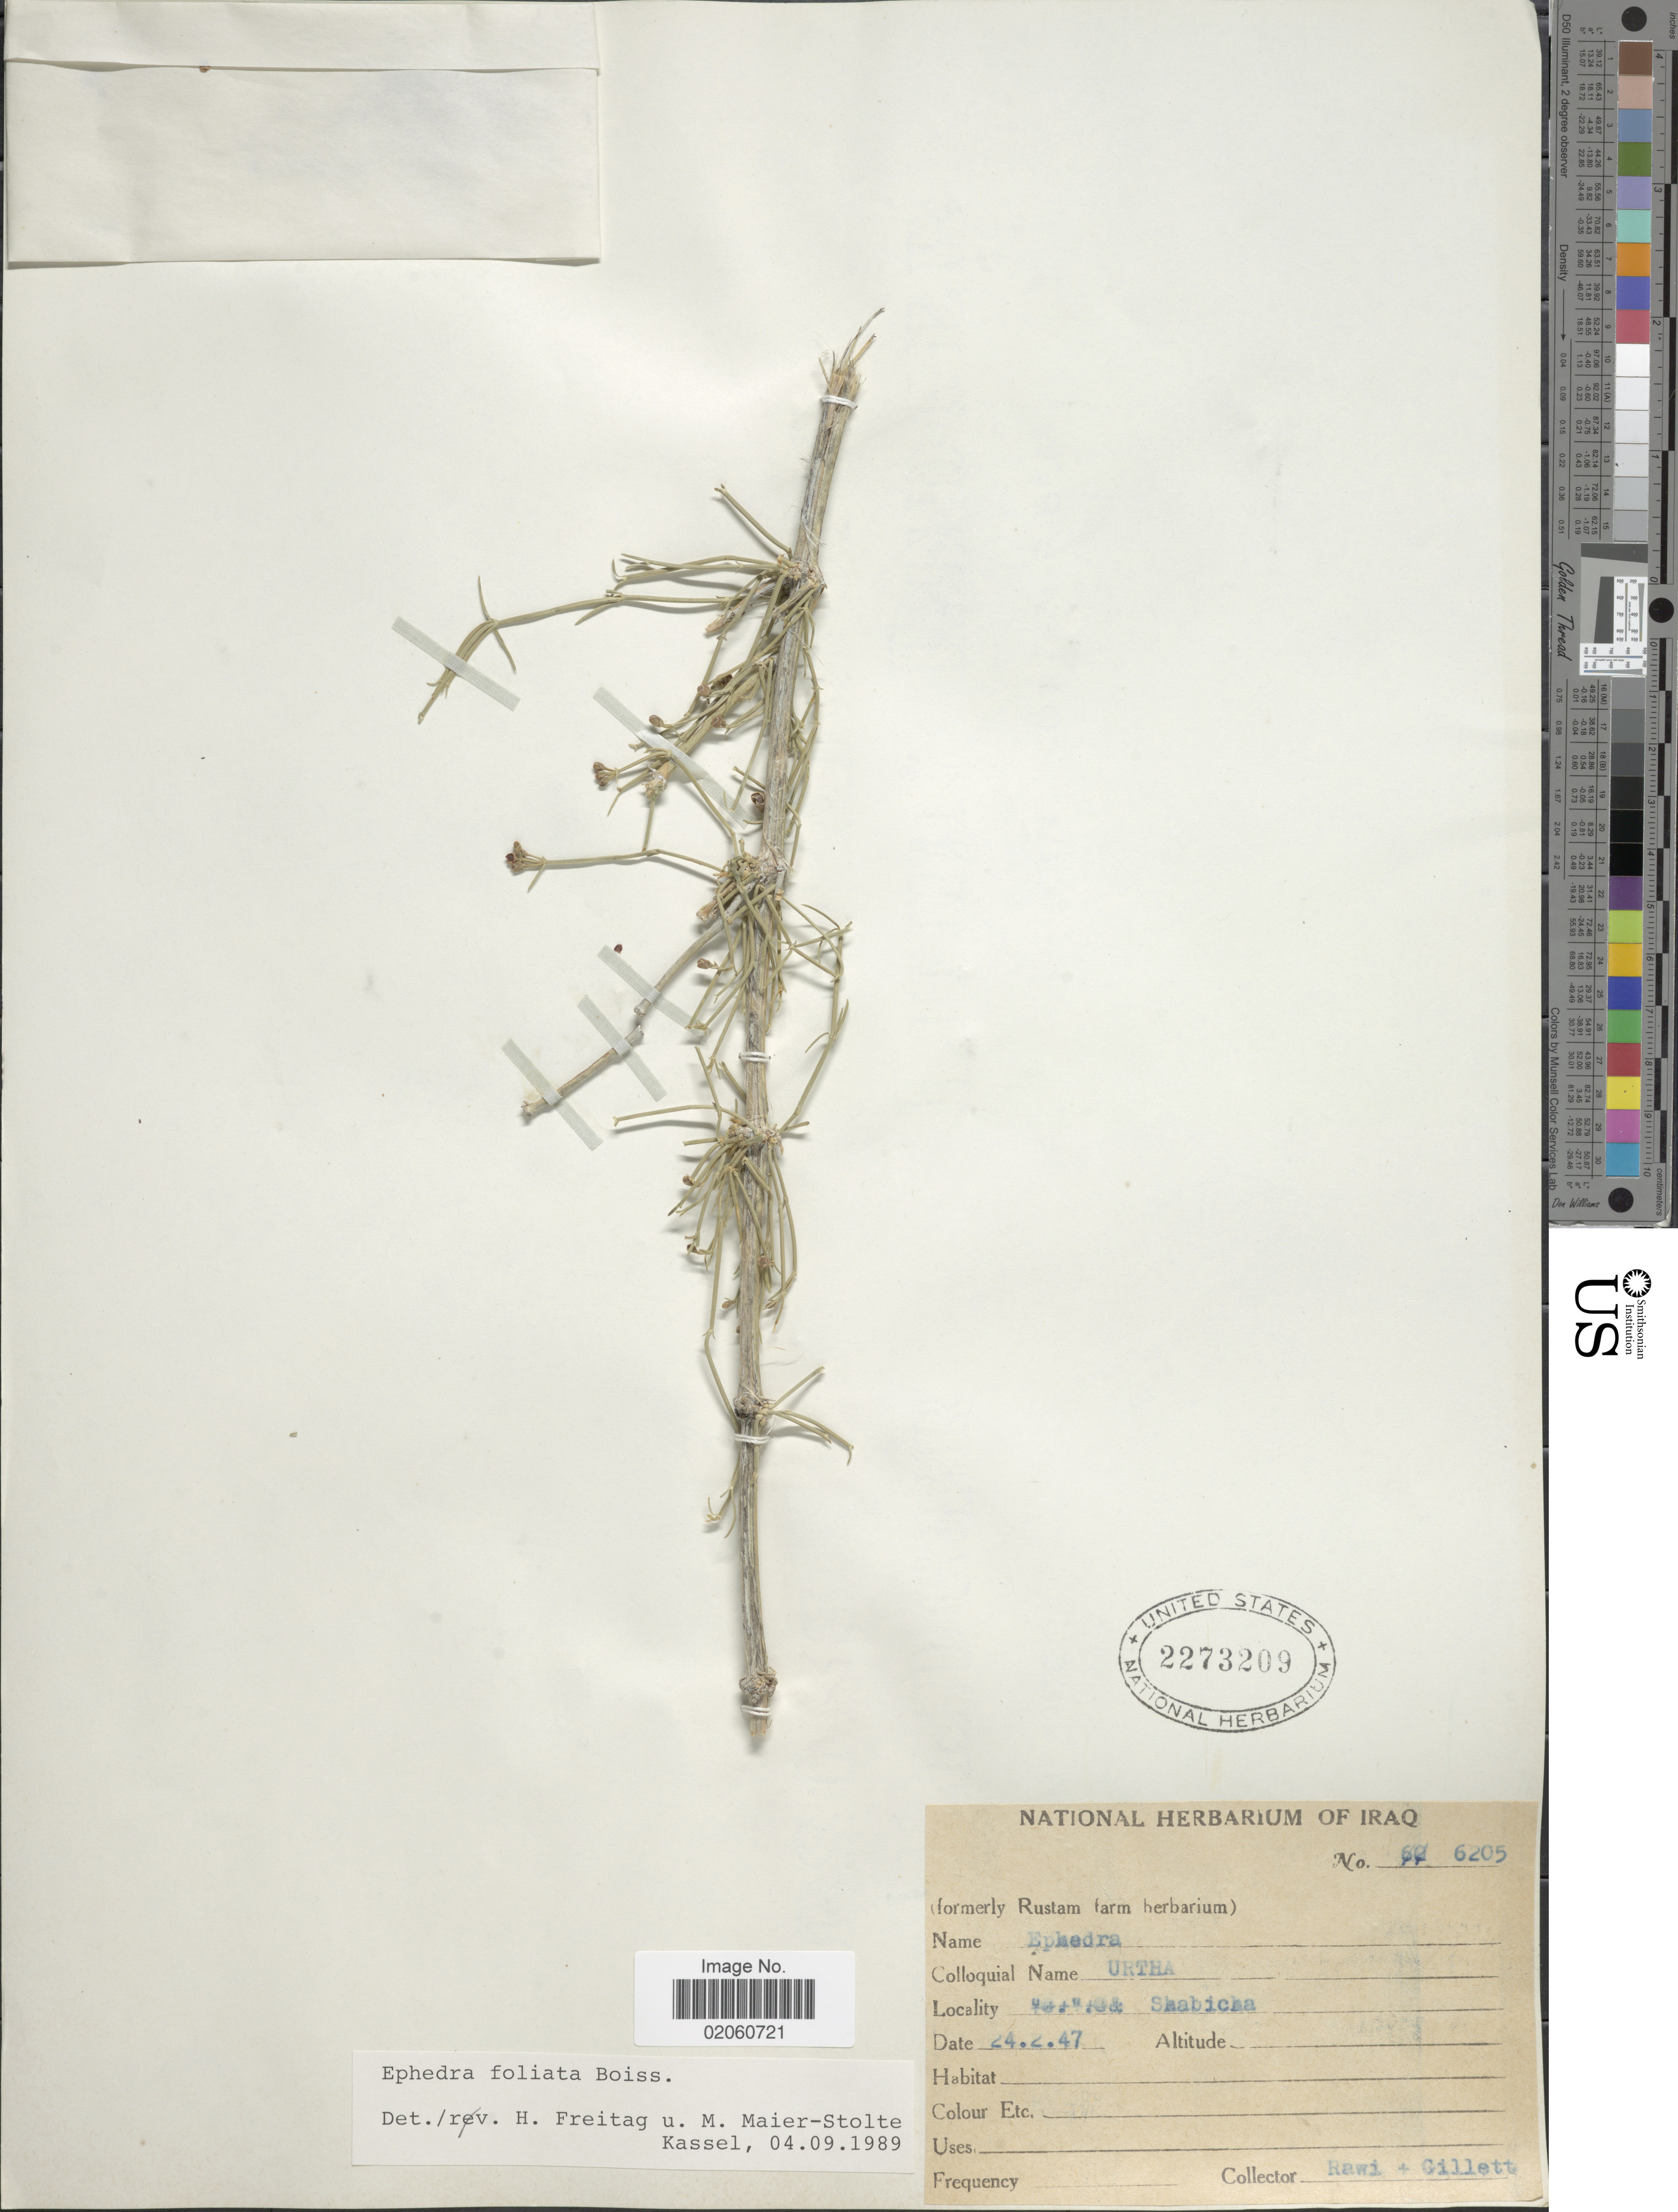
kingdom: Plantae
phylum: Tracheophyta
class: Gnetopsida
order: Ephedrales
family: Ephedraceae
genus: Ephedra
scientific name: Ephedra foliata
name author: Boiss. ex C.A. Mey.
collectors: -. Rawi & Gillett, --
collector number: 6205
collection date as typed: Transcribed d/m/y: 24/2/47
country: Iraq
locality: Shabicha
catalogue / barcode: US 2273209